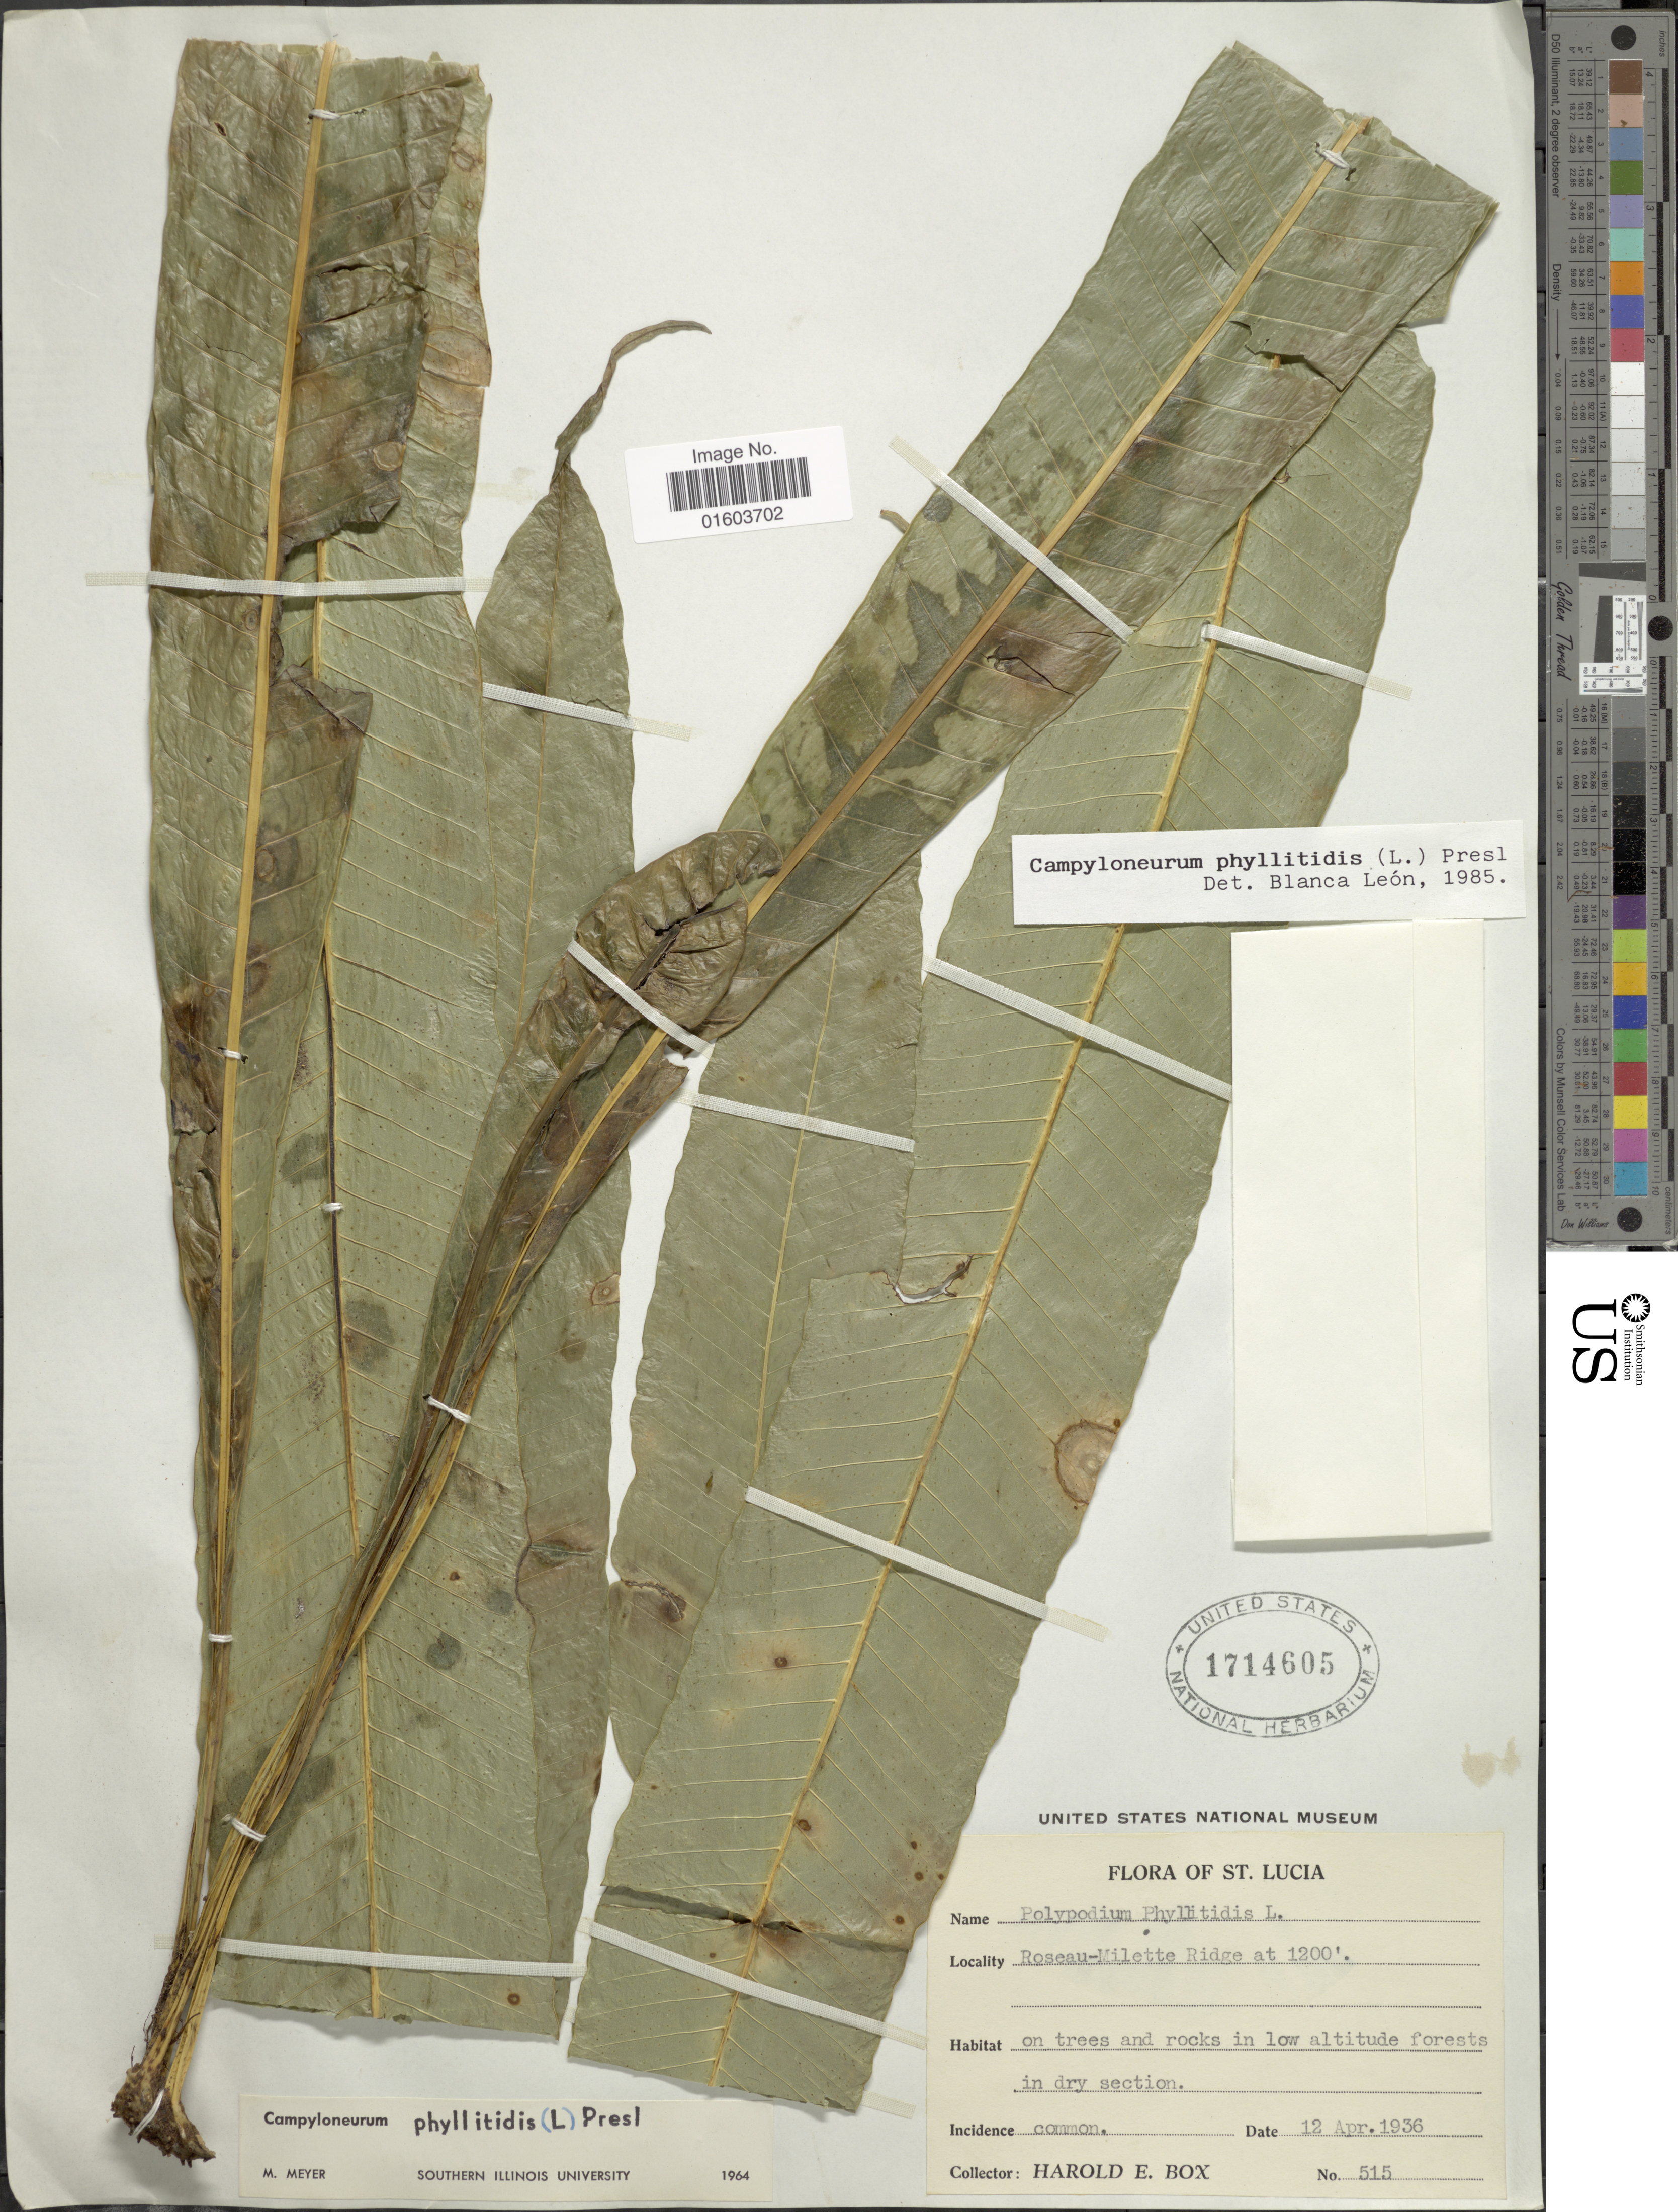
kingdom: Plantae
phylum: Tracheophyta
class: Polypodiopsida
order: Polypodiales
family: Polypodiaceae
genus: Campyloneurum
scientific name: Campyloneurum phyllitidis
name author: (L.) C. Presl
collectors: H. E. Box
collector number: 515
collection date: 1936-04-12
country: St. Lucia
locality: St, Lucia. Roseau-Milette Ridge.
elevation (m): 366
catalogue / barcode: US 1714605